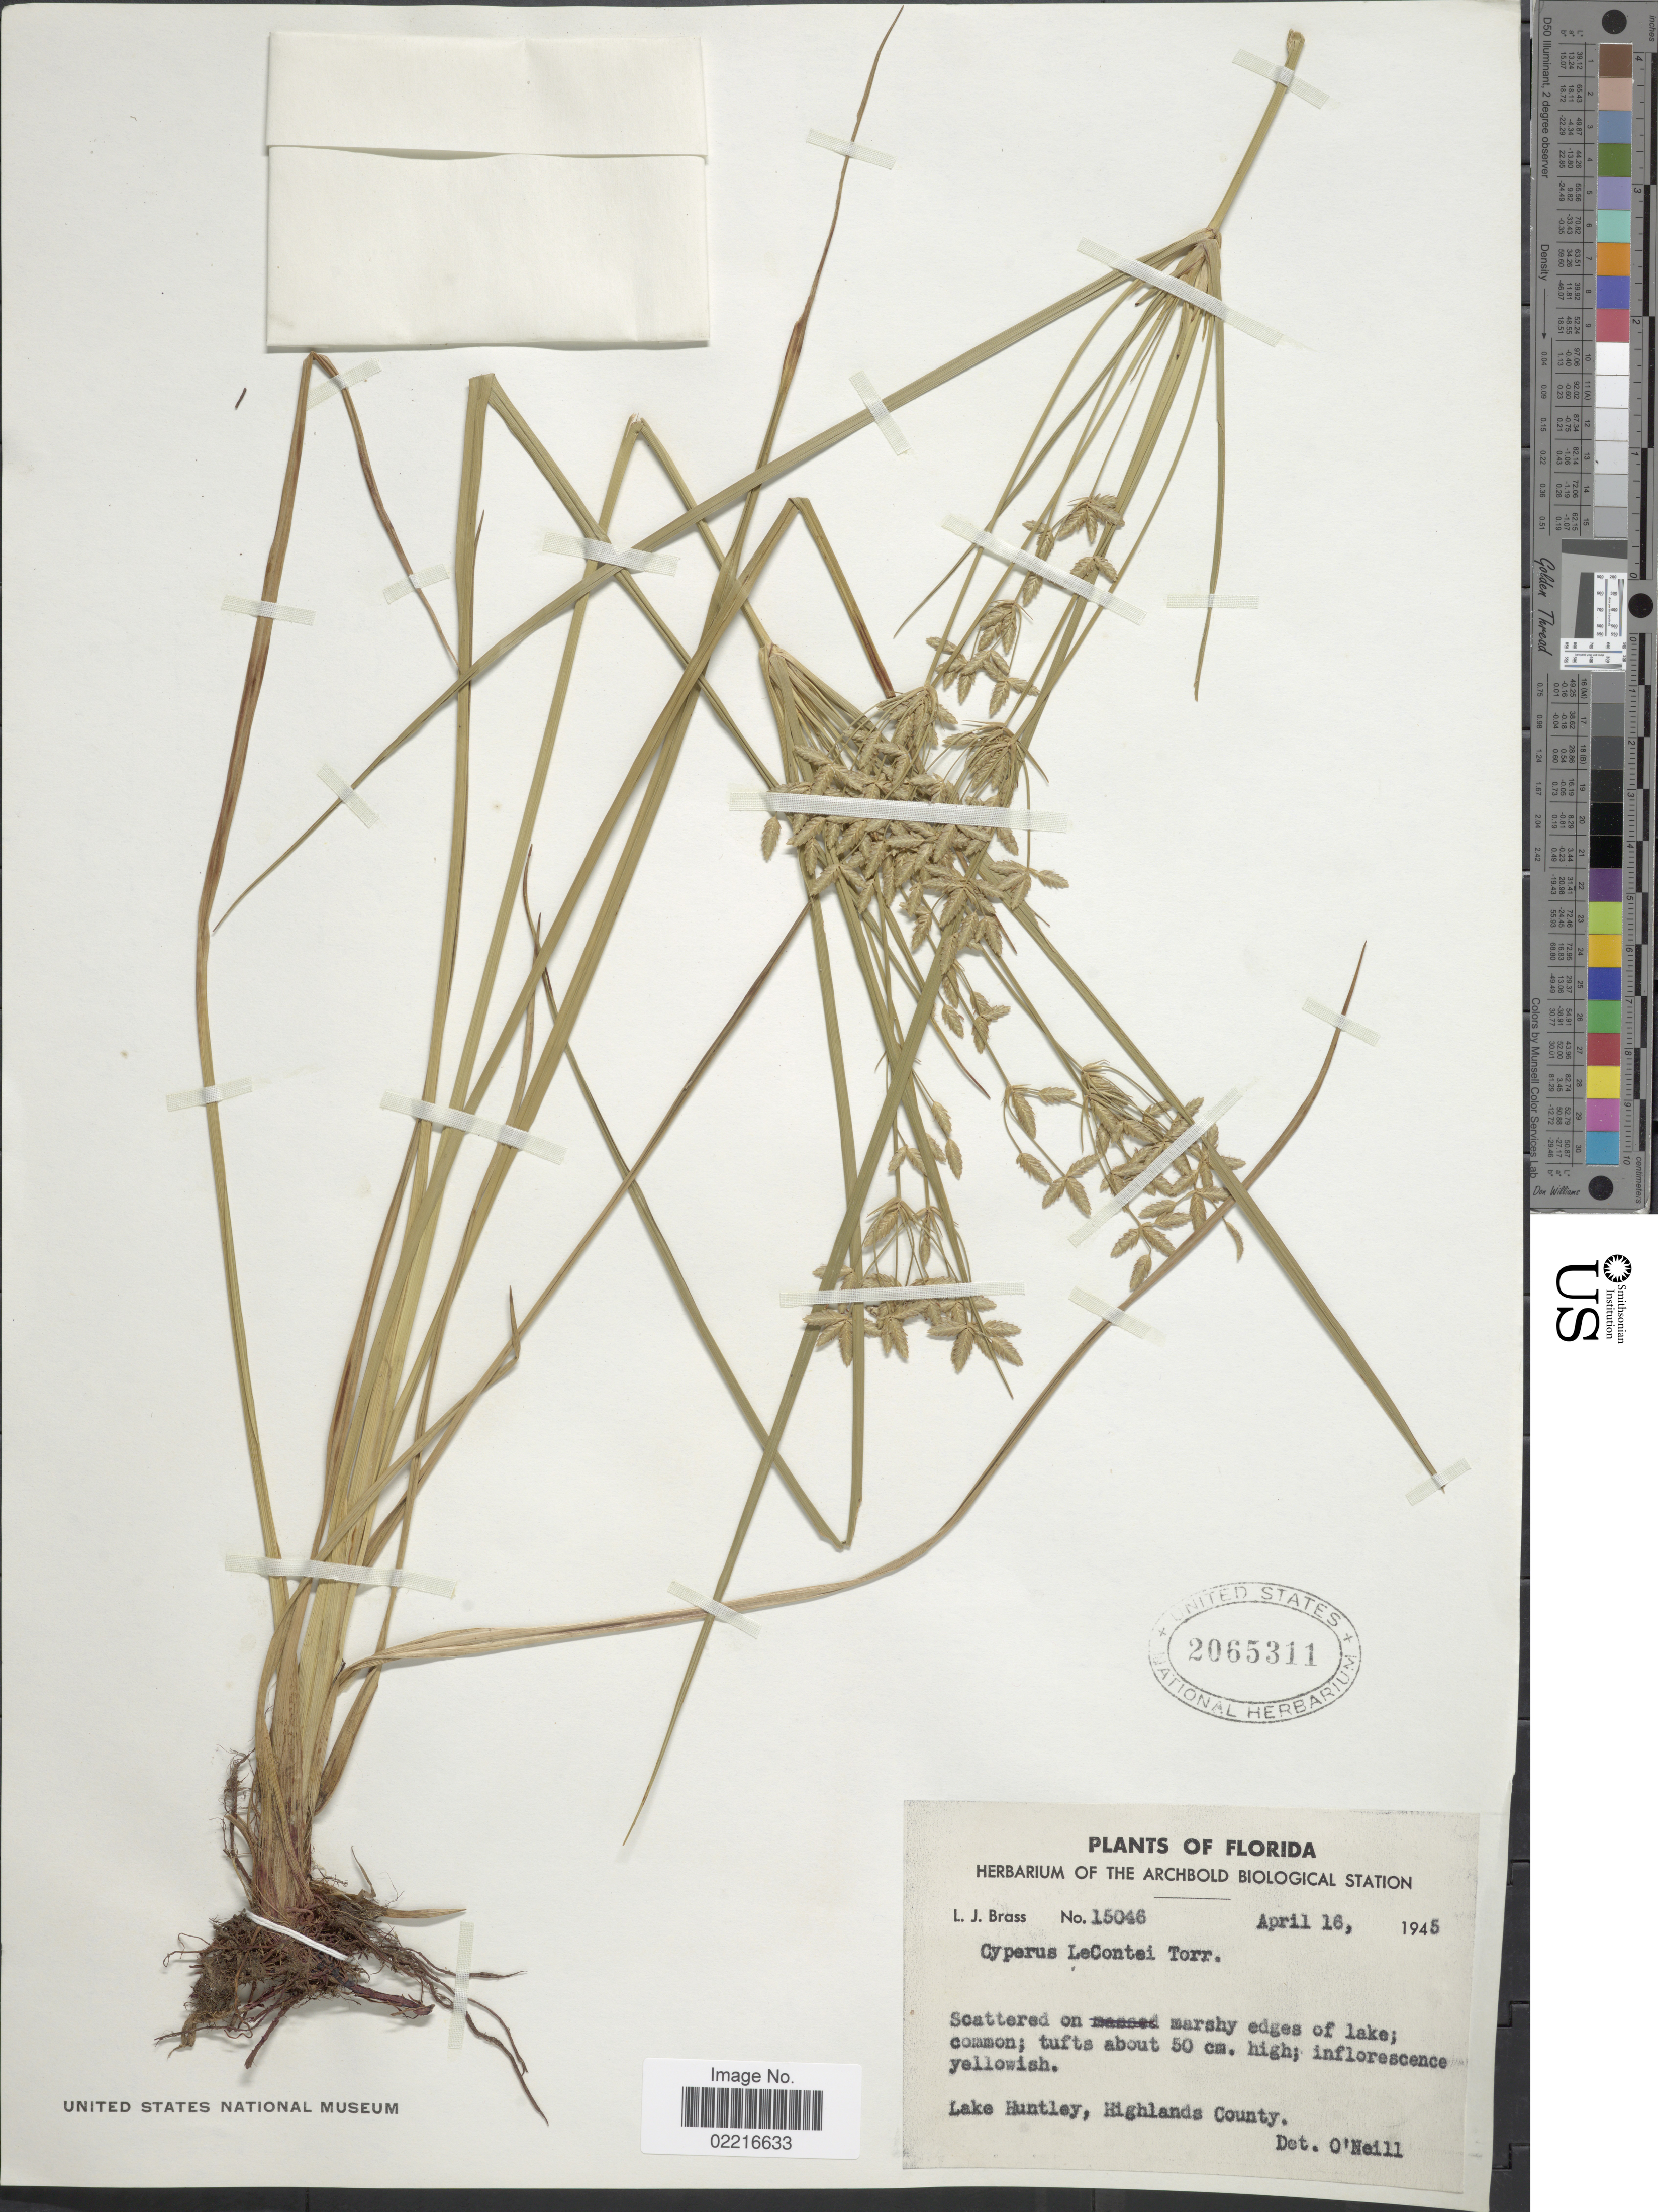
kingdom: Plantae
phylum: Tracheophyta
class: Liliopsida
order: Poales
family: Cyperaceae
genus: Cyperus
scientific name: Cyperus lecontei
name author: Torr. ex Steud.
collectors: L. J. Brass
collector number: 15046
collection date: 1945-04-16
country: United States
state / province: Florida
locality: Lake Huntley, Highlands County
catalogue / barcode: US 2065311